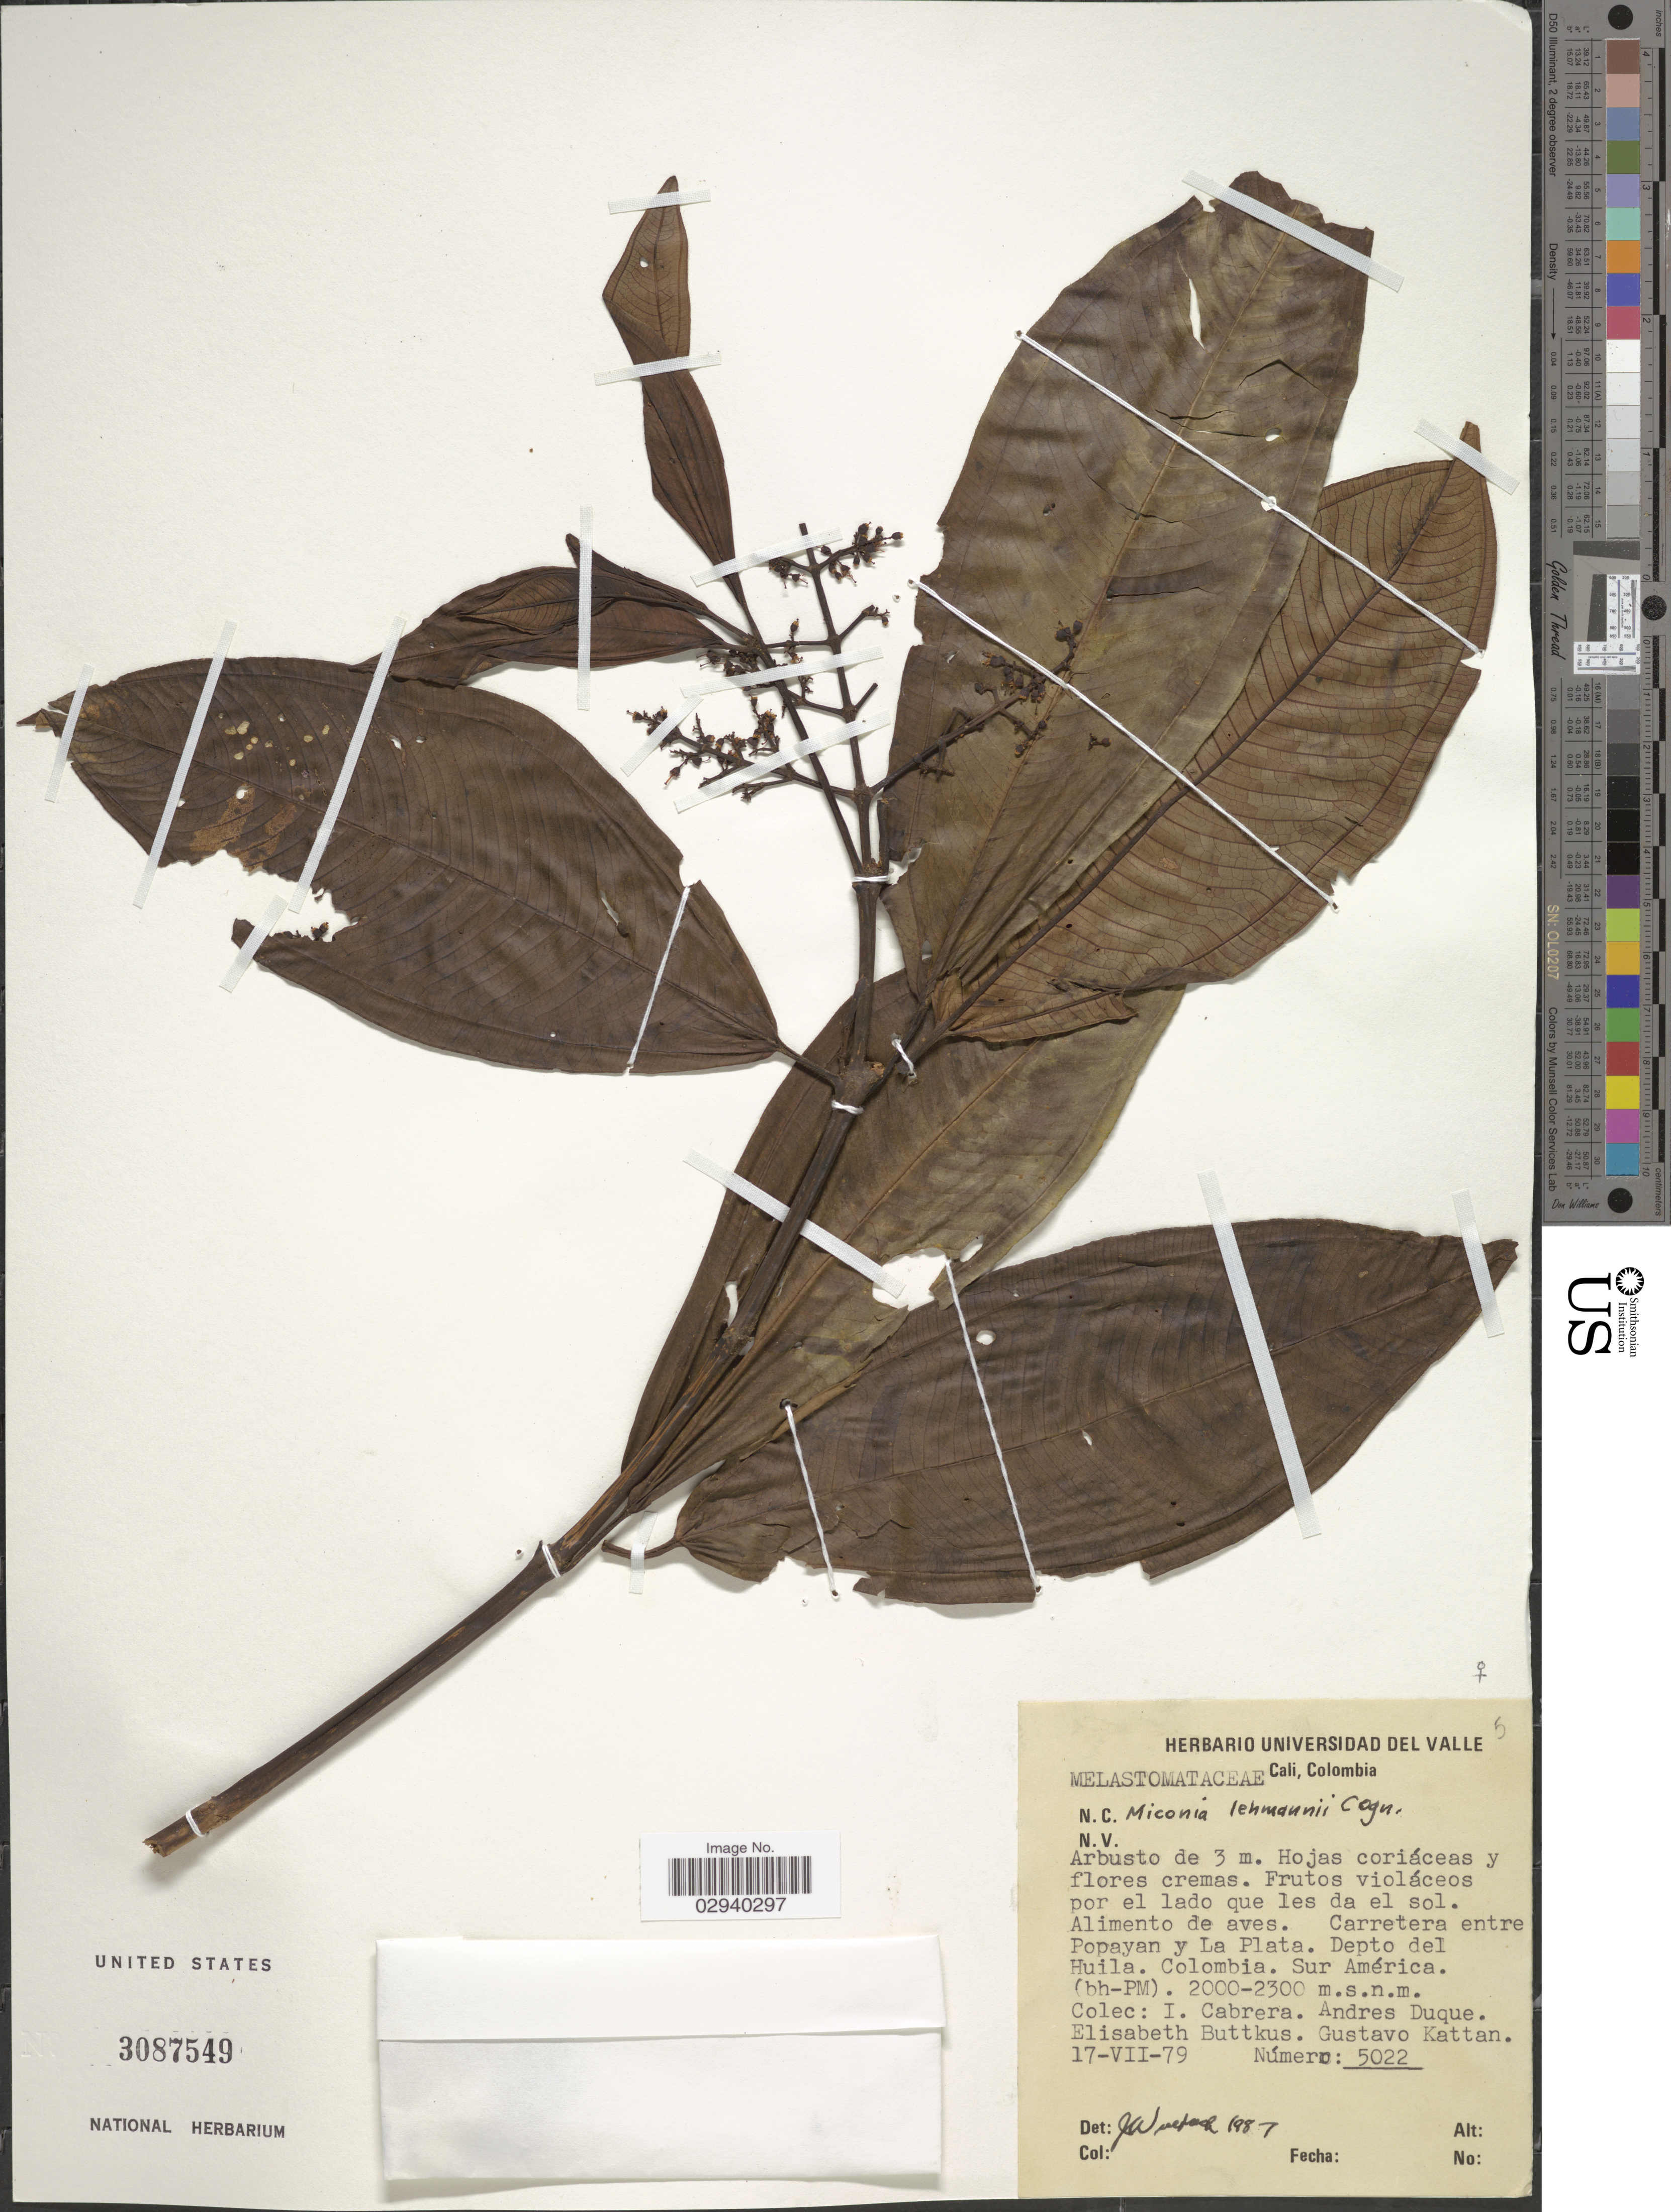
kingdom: Plantae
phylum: Tracheophyta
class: Magnoliopsida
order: Myrtales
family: Melastomataceae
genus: Miconia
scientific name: Miconia lehmannii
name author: Cogn.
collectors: I. Cabrera, A. Duque, E. Buttkus & G. Kattan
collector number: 5022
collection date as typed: Transcribed d/m/y: 17/7/79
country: Colombia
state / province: Huila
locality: Carretera entre Popayan y La Plata. Depto del huila.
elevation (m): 2000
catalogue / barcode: US 3087549